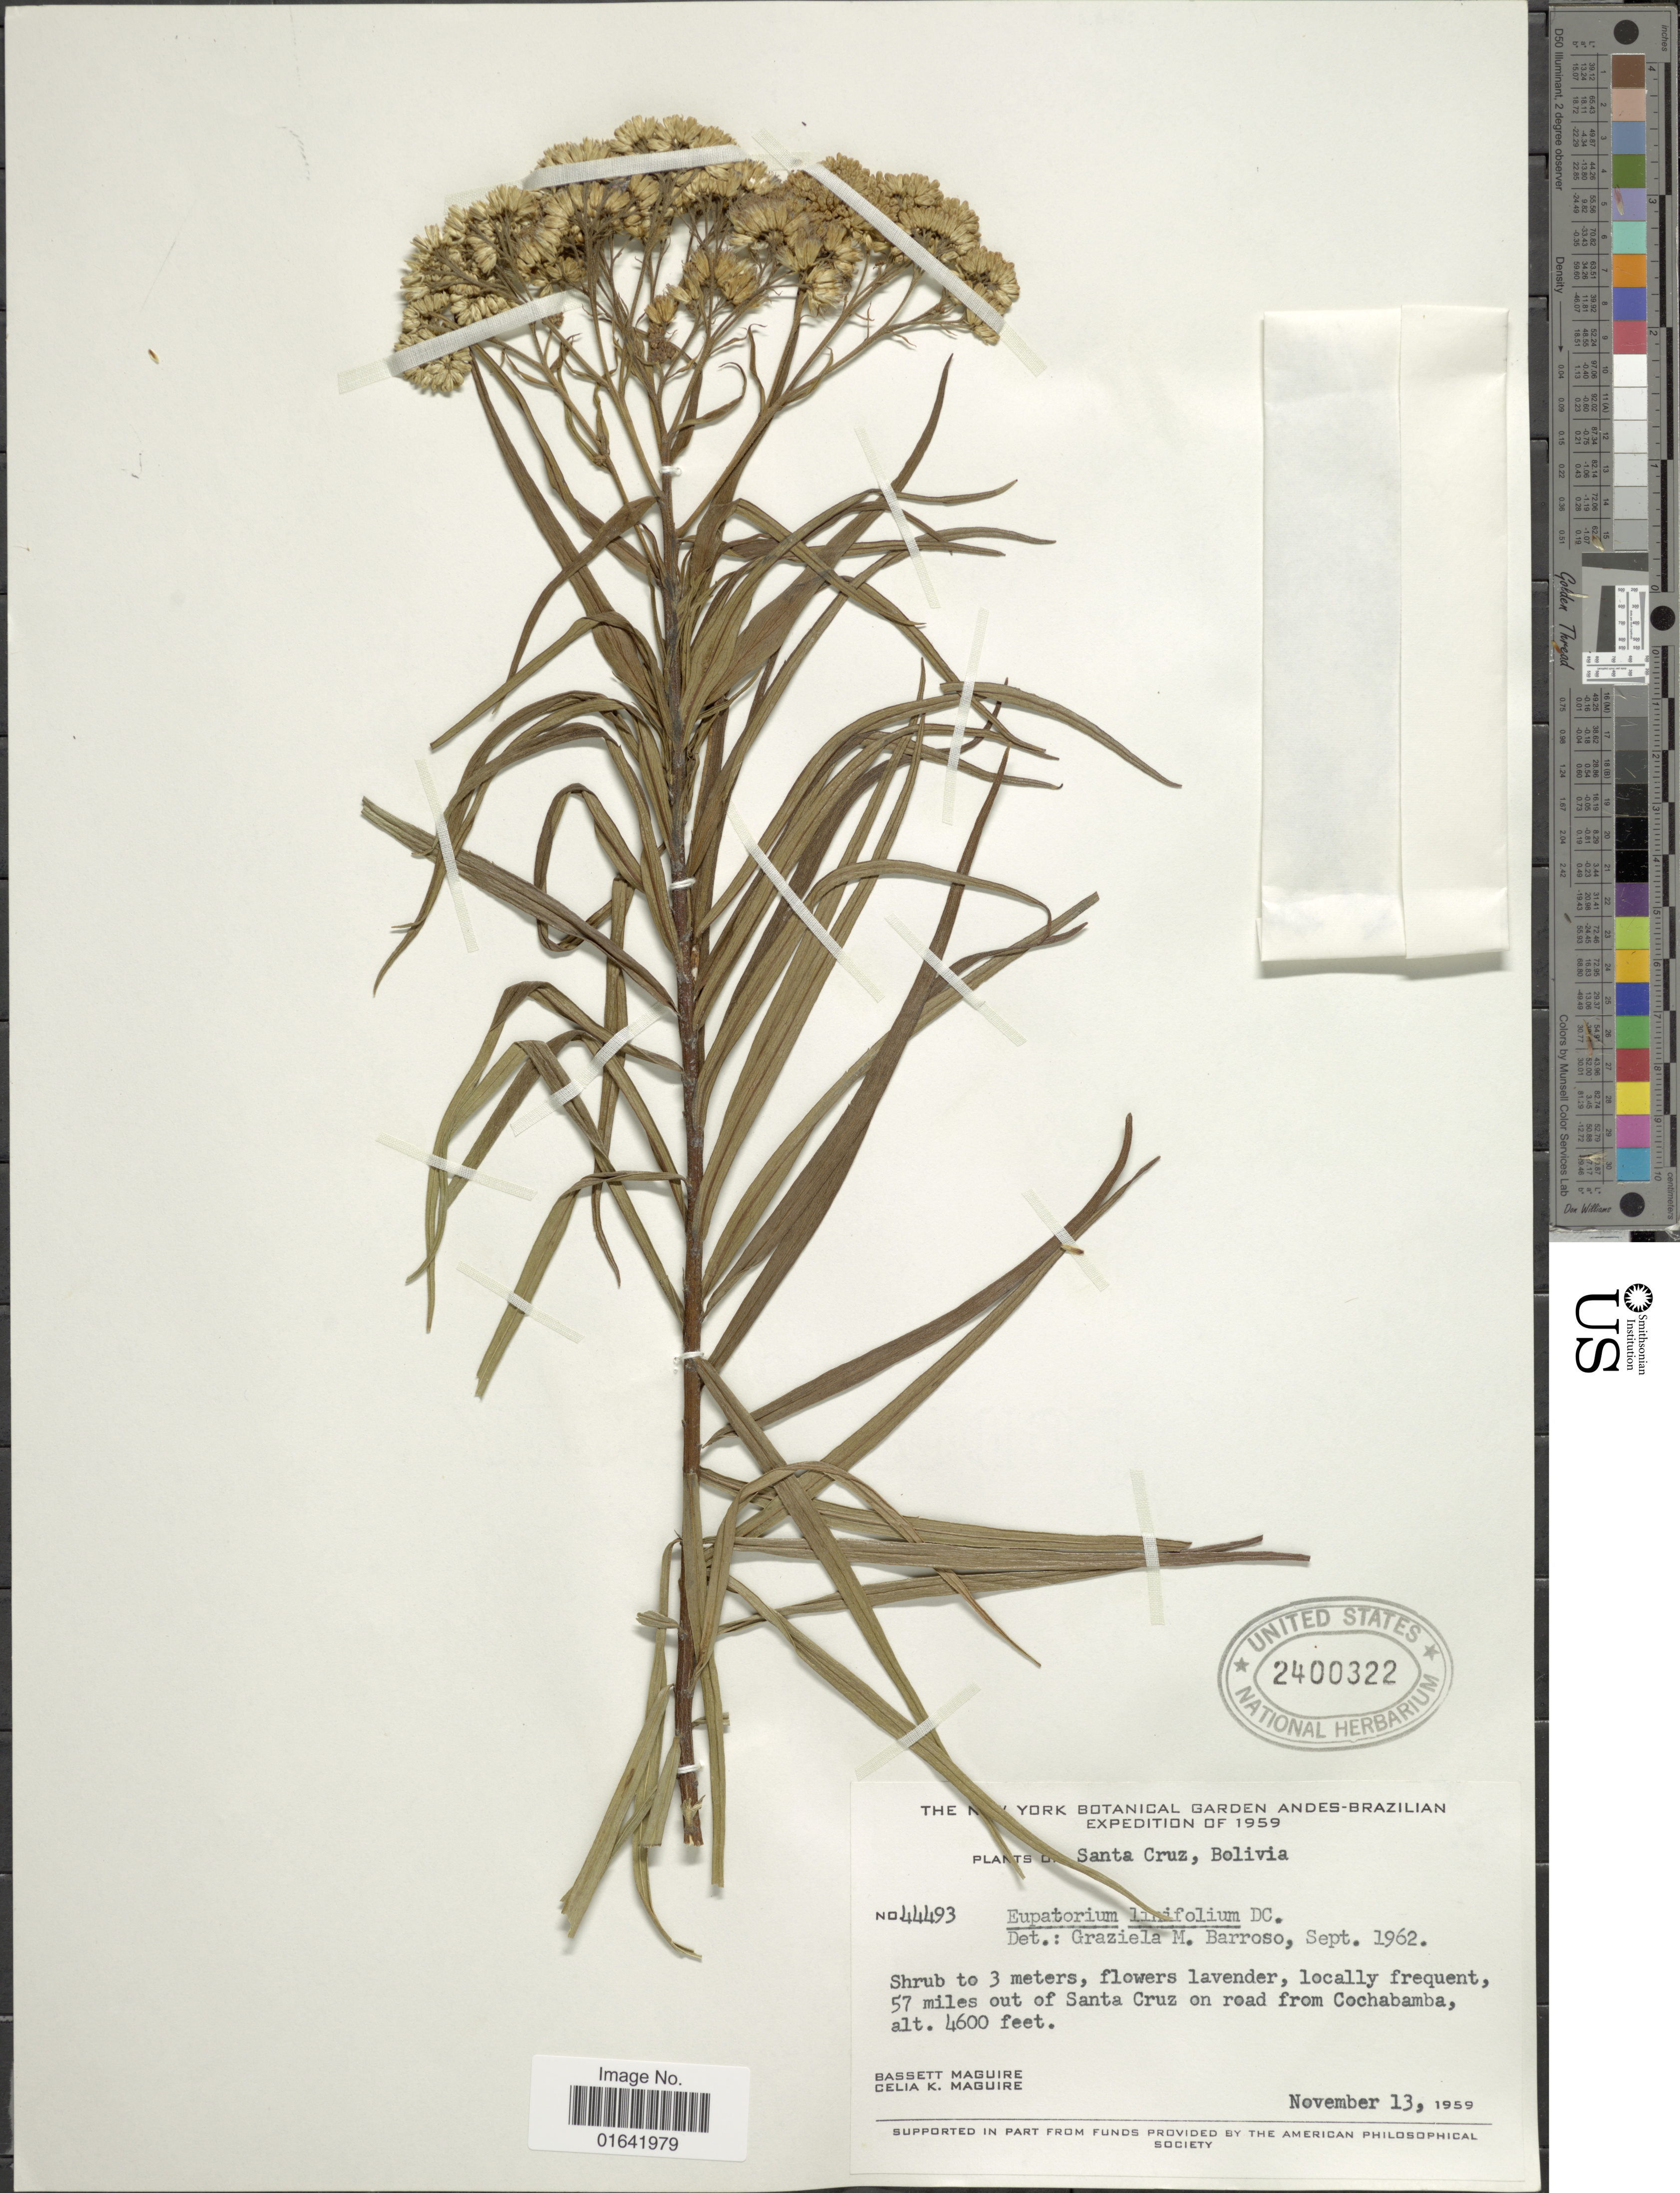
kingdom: Plantae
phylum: Tracheophyta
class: Magnoliopsida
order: Asterales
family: Asteraceae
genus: Campovassouria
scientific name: Campovassouria bupleurifolia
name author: (DC.) R.M. King & H. Rob.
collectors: B. Maguire & C. K. Maguire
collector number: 44493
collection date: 1959-11-13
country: Bolivia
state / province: Santa Cruz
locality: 57 miles out of Santa Cruz on road from Cochabamba.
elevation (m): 1402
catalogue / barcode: US 2400322